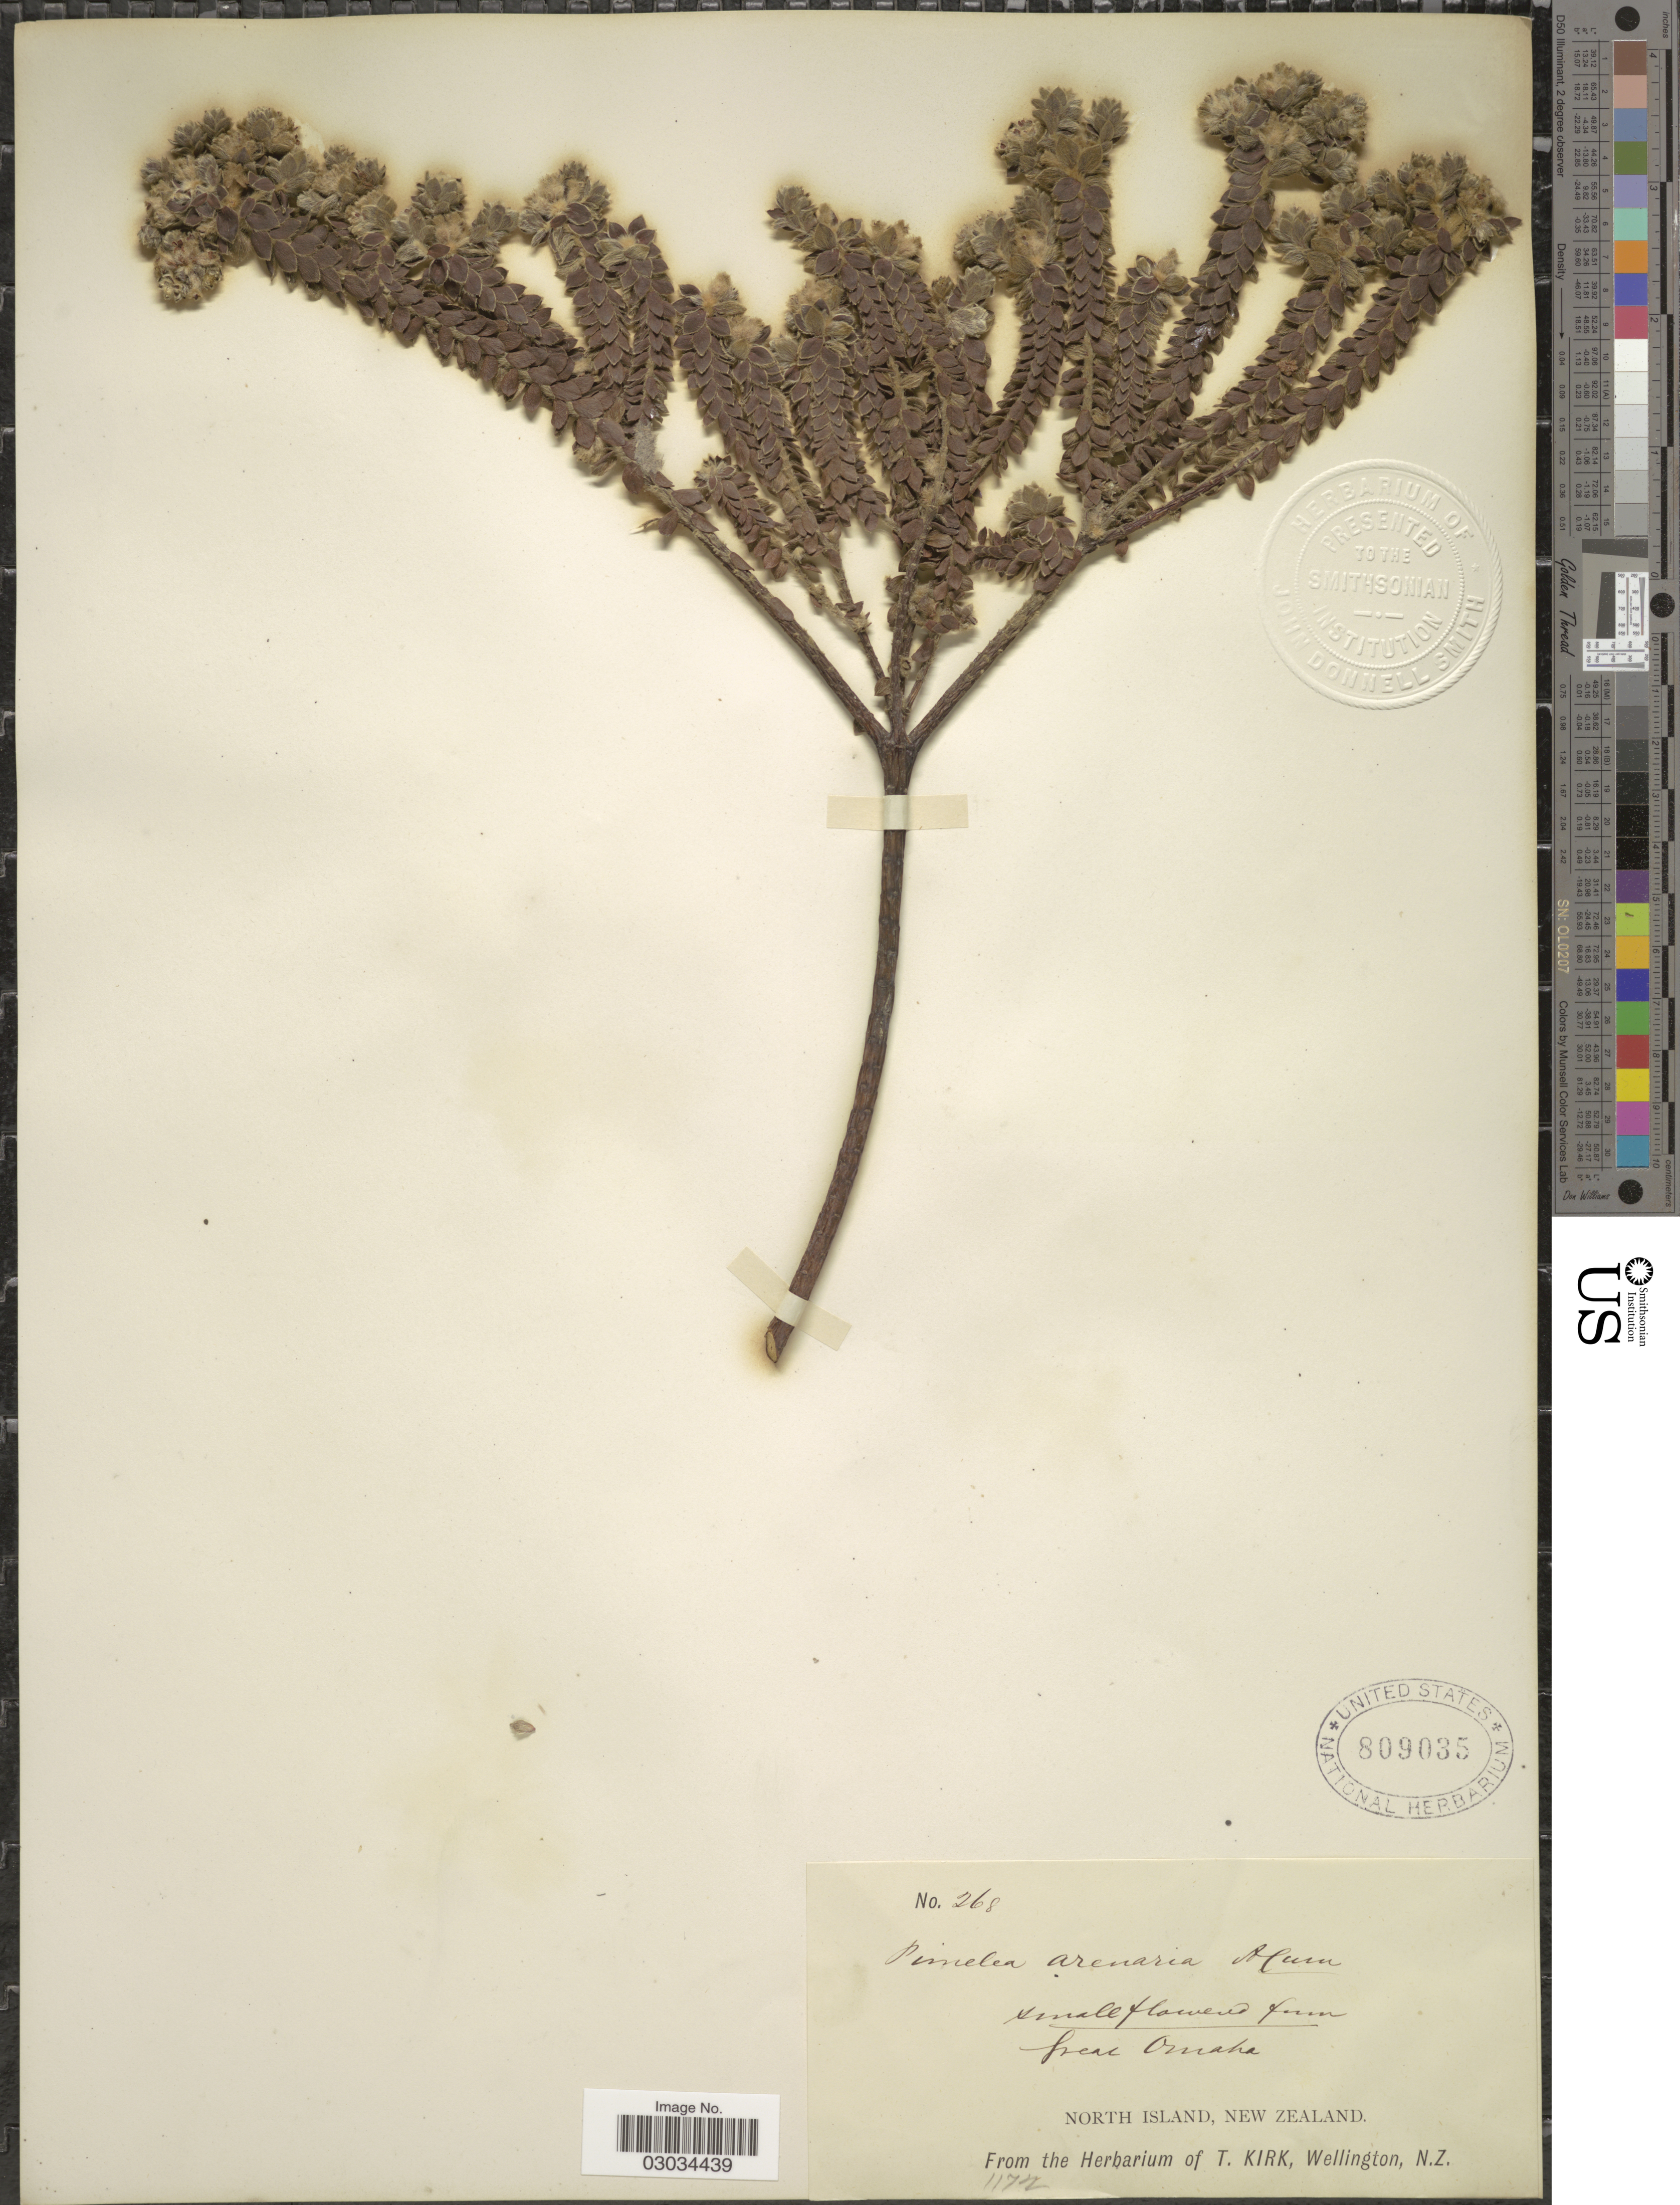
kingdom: Plantae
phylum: Tracheophyta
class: Magnoliopsida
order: Malvales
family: Thymelaeaceae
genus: Pimelea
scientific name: Pimelea arenaria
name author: A. Cunn.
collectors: ex herb. T. Kirk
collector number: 268/1172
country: New Zealand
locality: Peak Omaha. North Island.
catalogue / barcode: US 809035